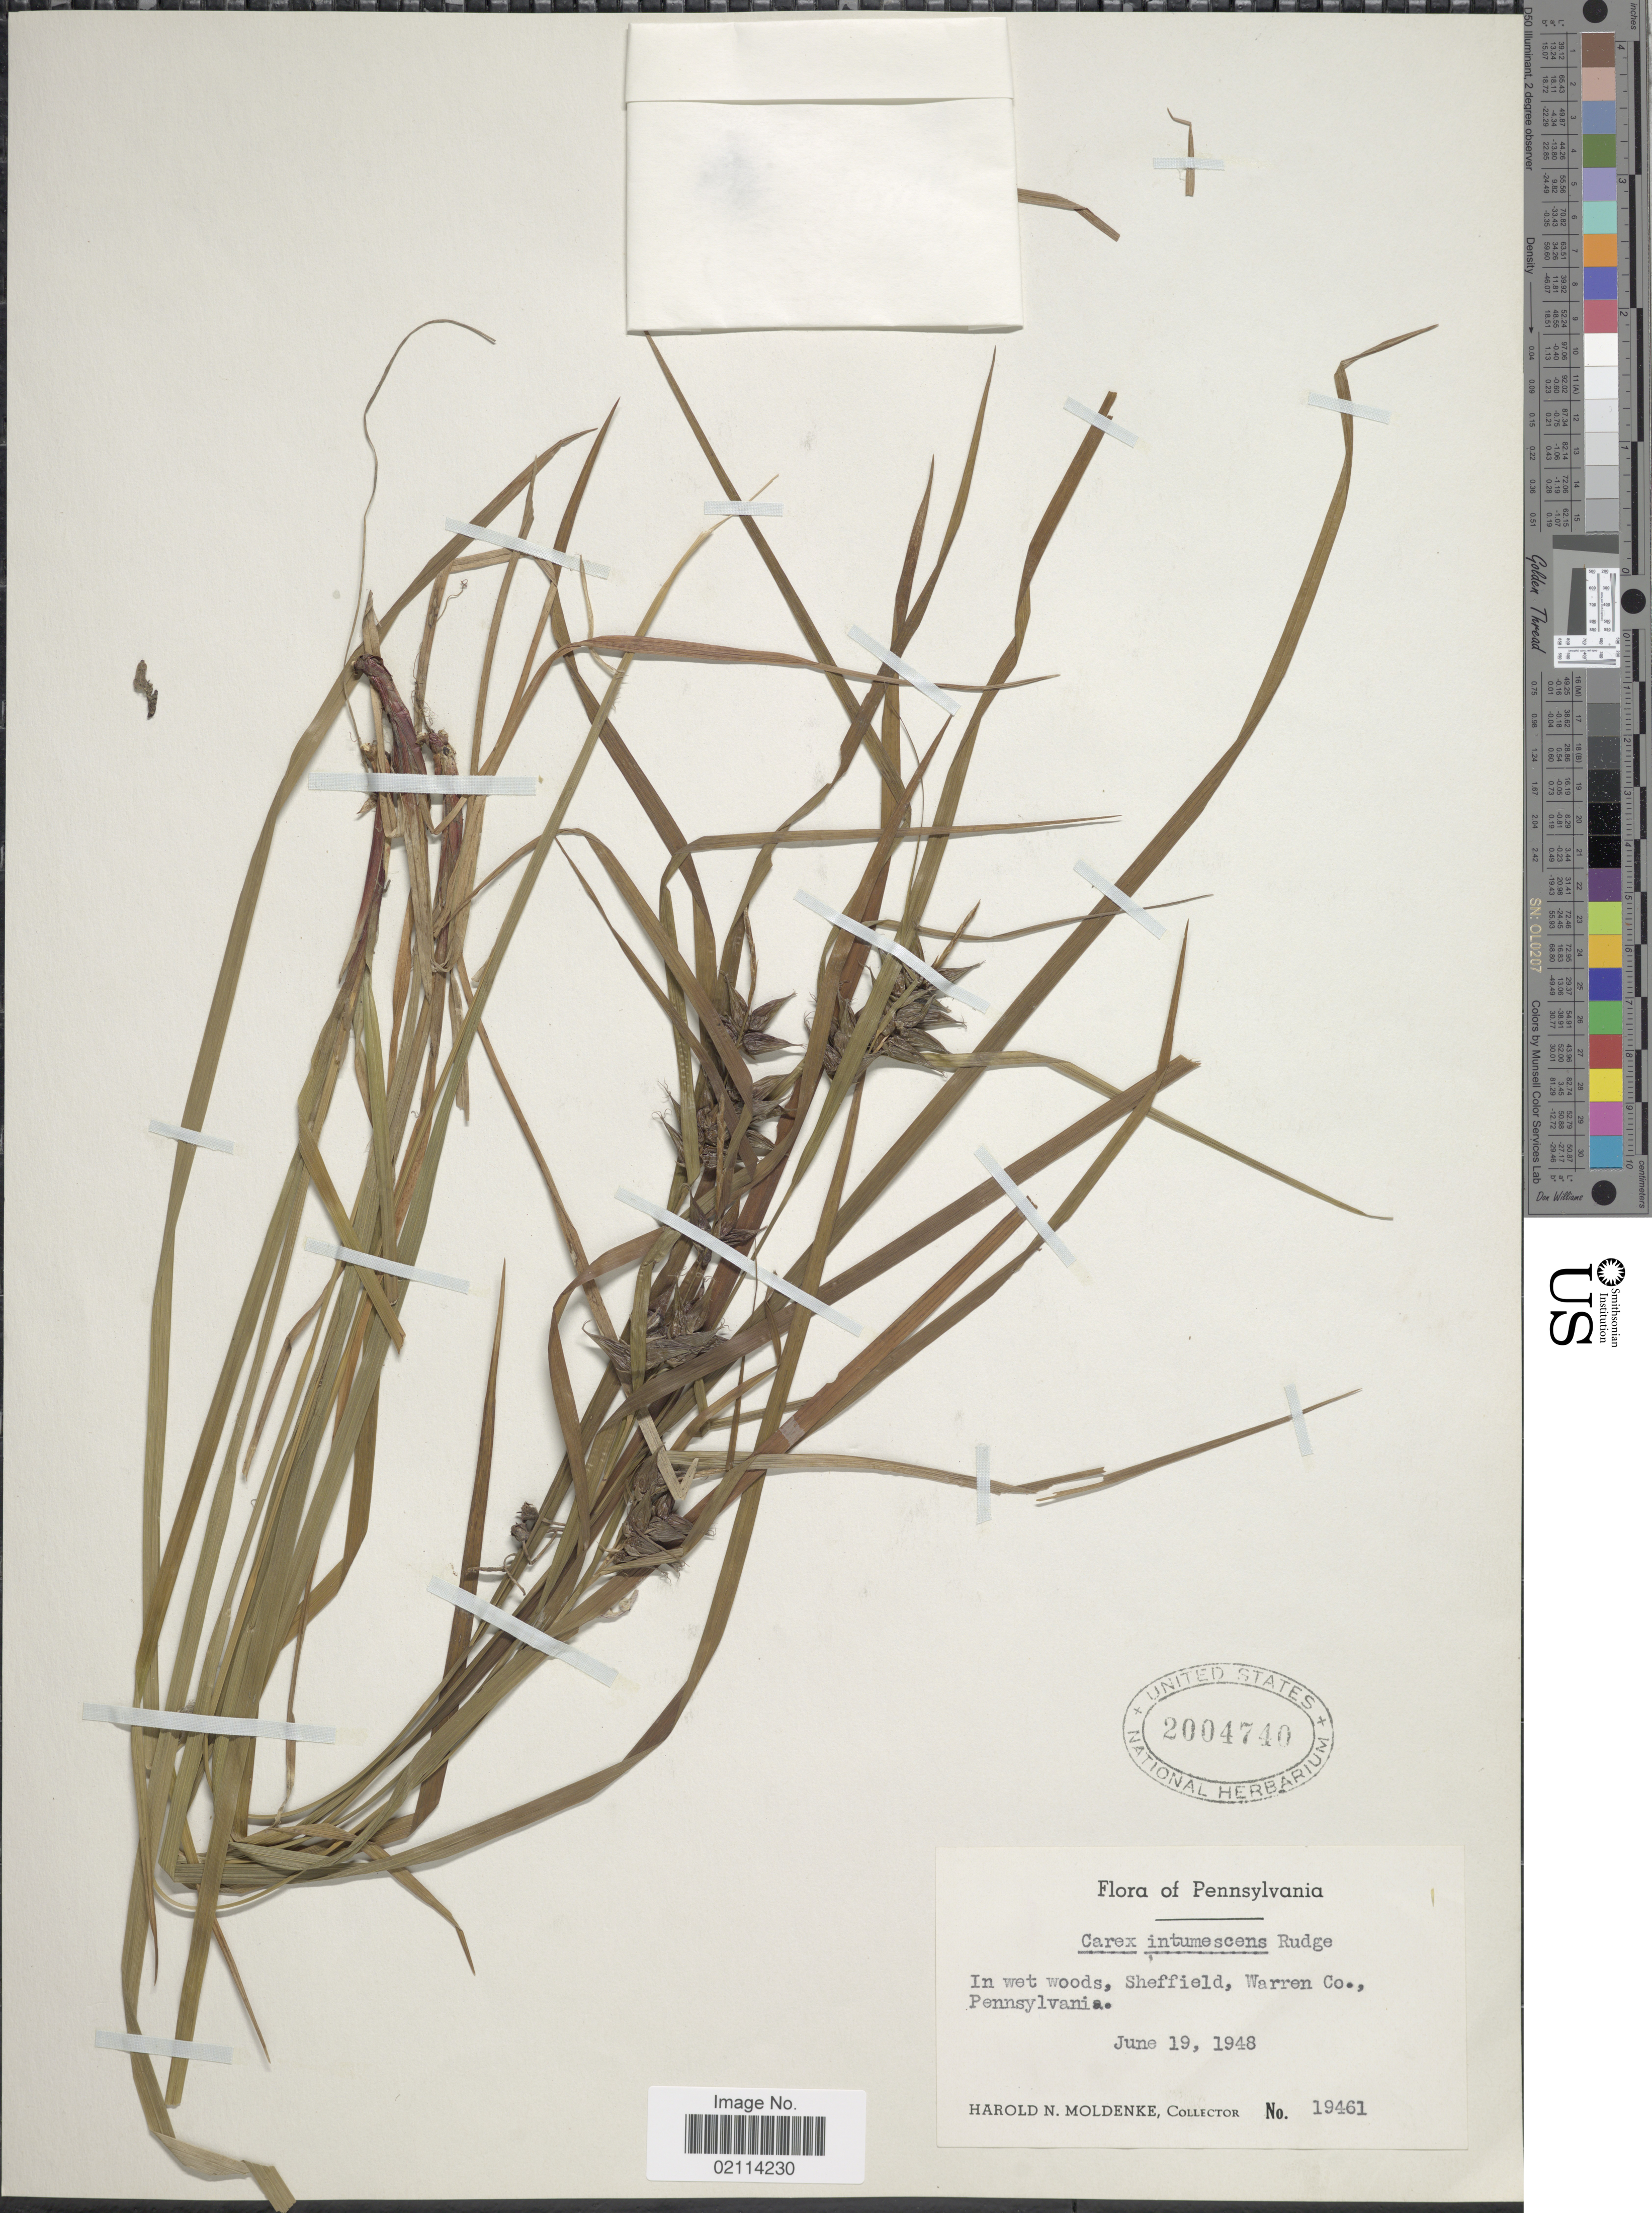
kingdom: Plantae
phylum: Tracheophyta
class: Liliopsida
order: Poales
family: Cyperaceae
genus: Carex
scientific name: Carex intumescens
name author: Rudge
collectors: H. N. Moldenke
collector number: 19461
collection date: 1948-06-19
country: United States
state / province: Pennsylvania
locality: In wet woods, Sheffield, Warren Co.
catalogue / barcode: US 2004740